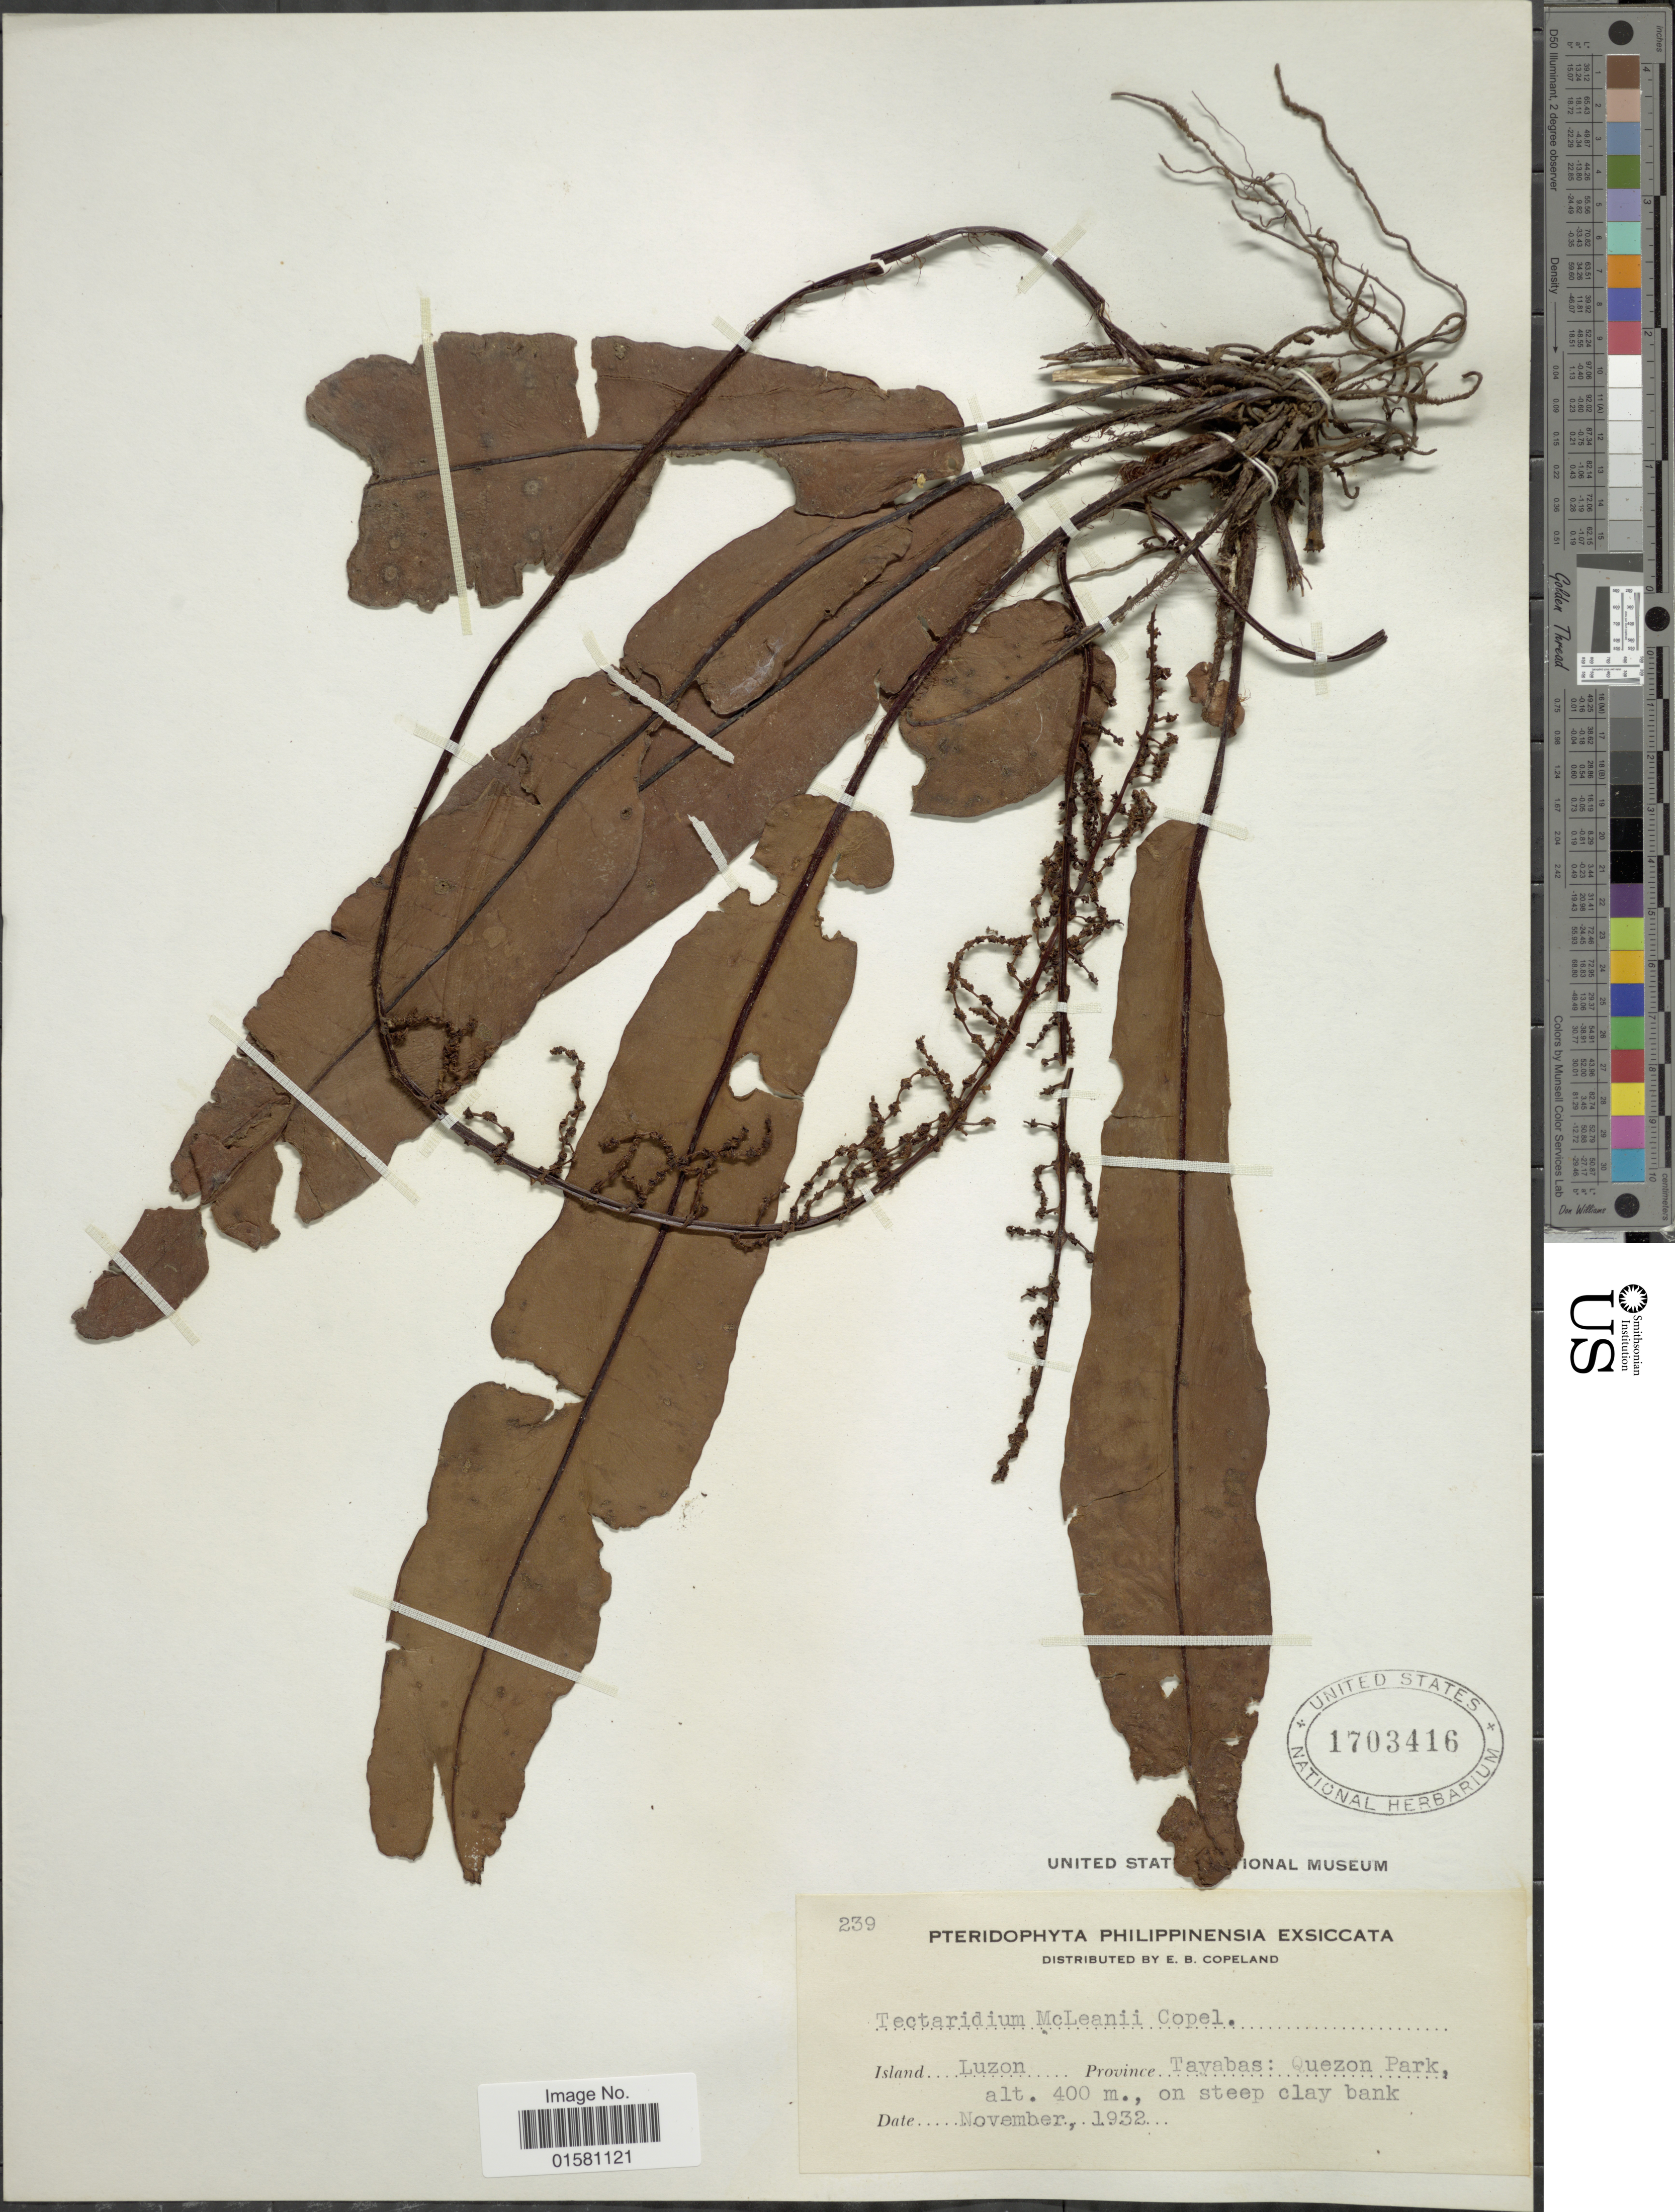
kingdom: Plantae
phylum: Tracheophyta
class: Polypodiopsida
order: Polypodiales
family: Tectariaceae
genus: Tectaria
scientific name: Tectaria macleanii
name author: (Colla) S.Y. Dong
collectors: E. B. Copeland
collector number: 239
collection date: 1932-11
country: Philippines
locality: Island Luzon, Province Tayabas: Quezon Park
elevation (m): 400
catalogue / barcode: US 1703416